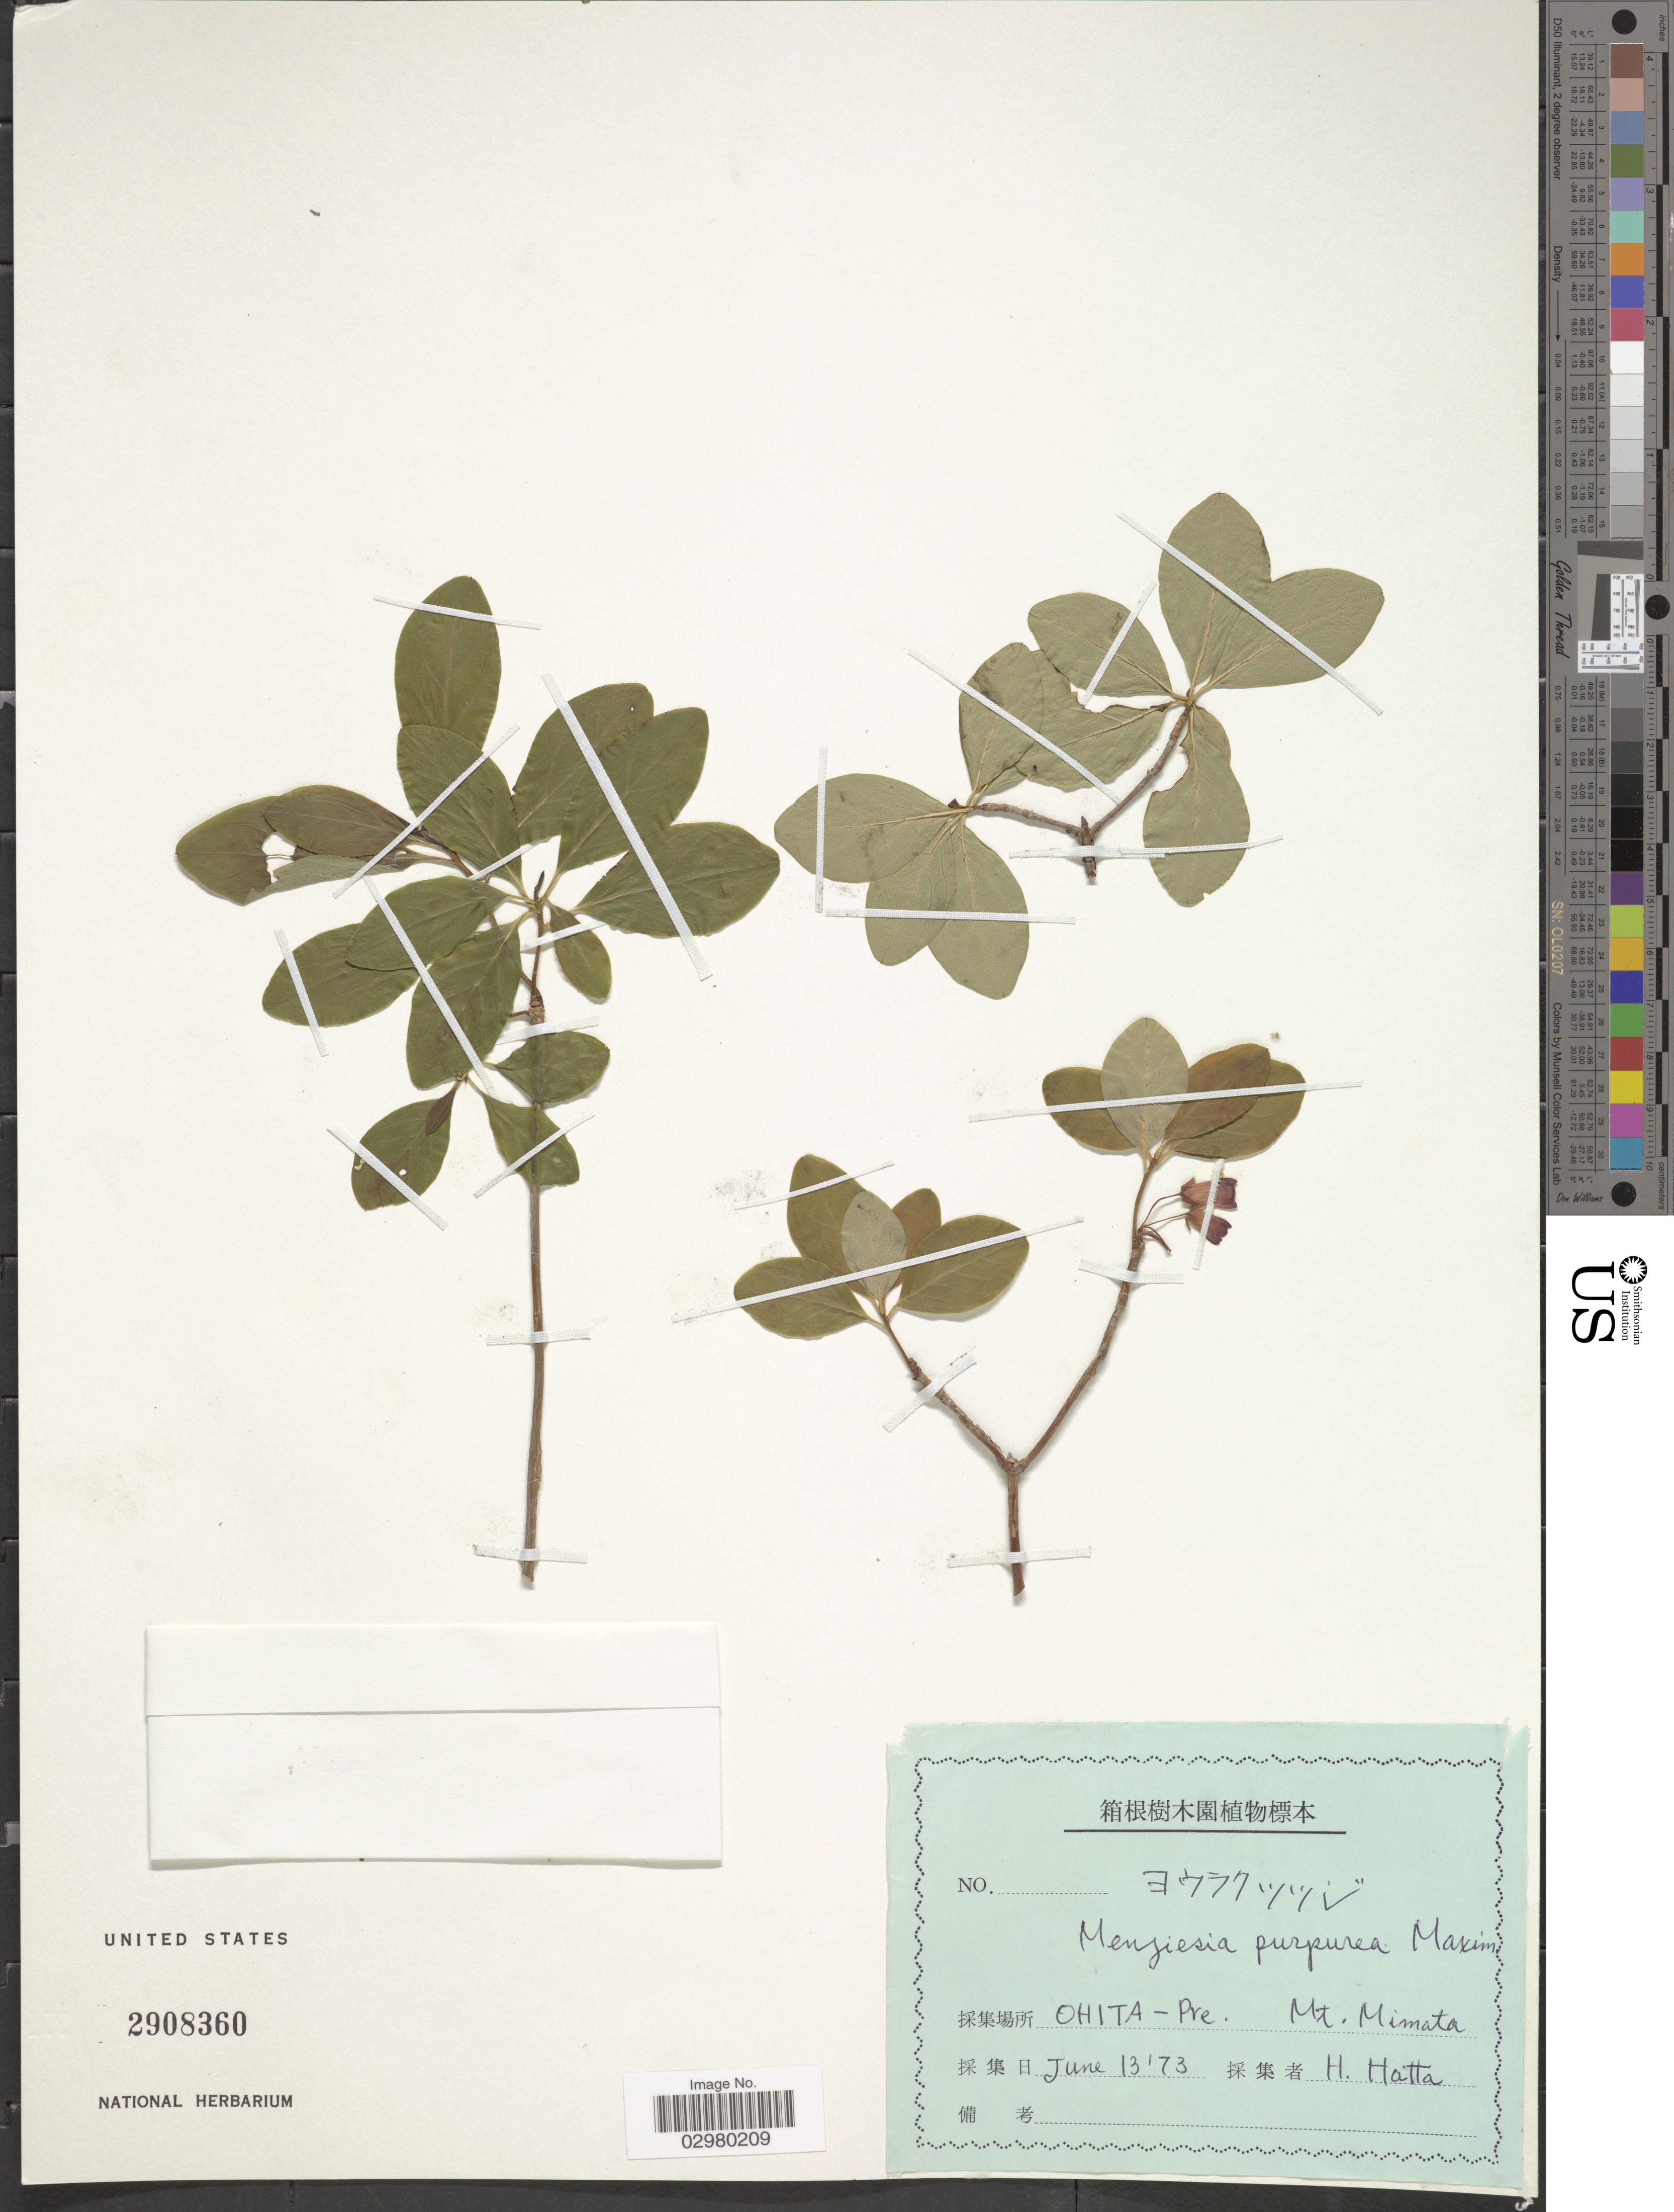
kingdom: Plantae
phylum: Tracheophyta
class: Magnoliopsida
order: Ericales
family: Ericaceae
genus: Menziesia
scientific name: Menziesia purpurea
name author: Maxim.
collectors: H. Hatta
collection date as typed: Transcribed d/m/y: 13/6/73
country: Japan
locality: Ohita-Pre. Mt. Mimata.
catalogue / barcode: US 2908360